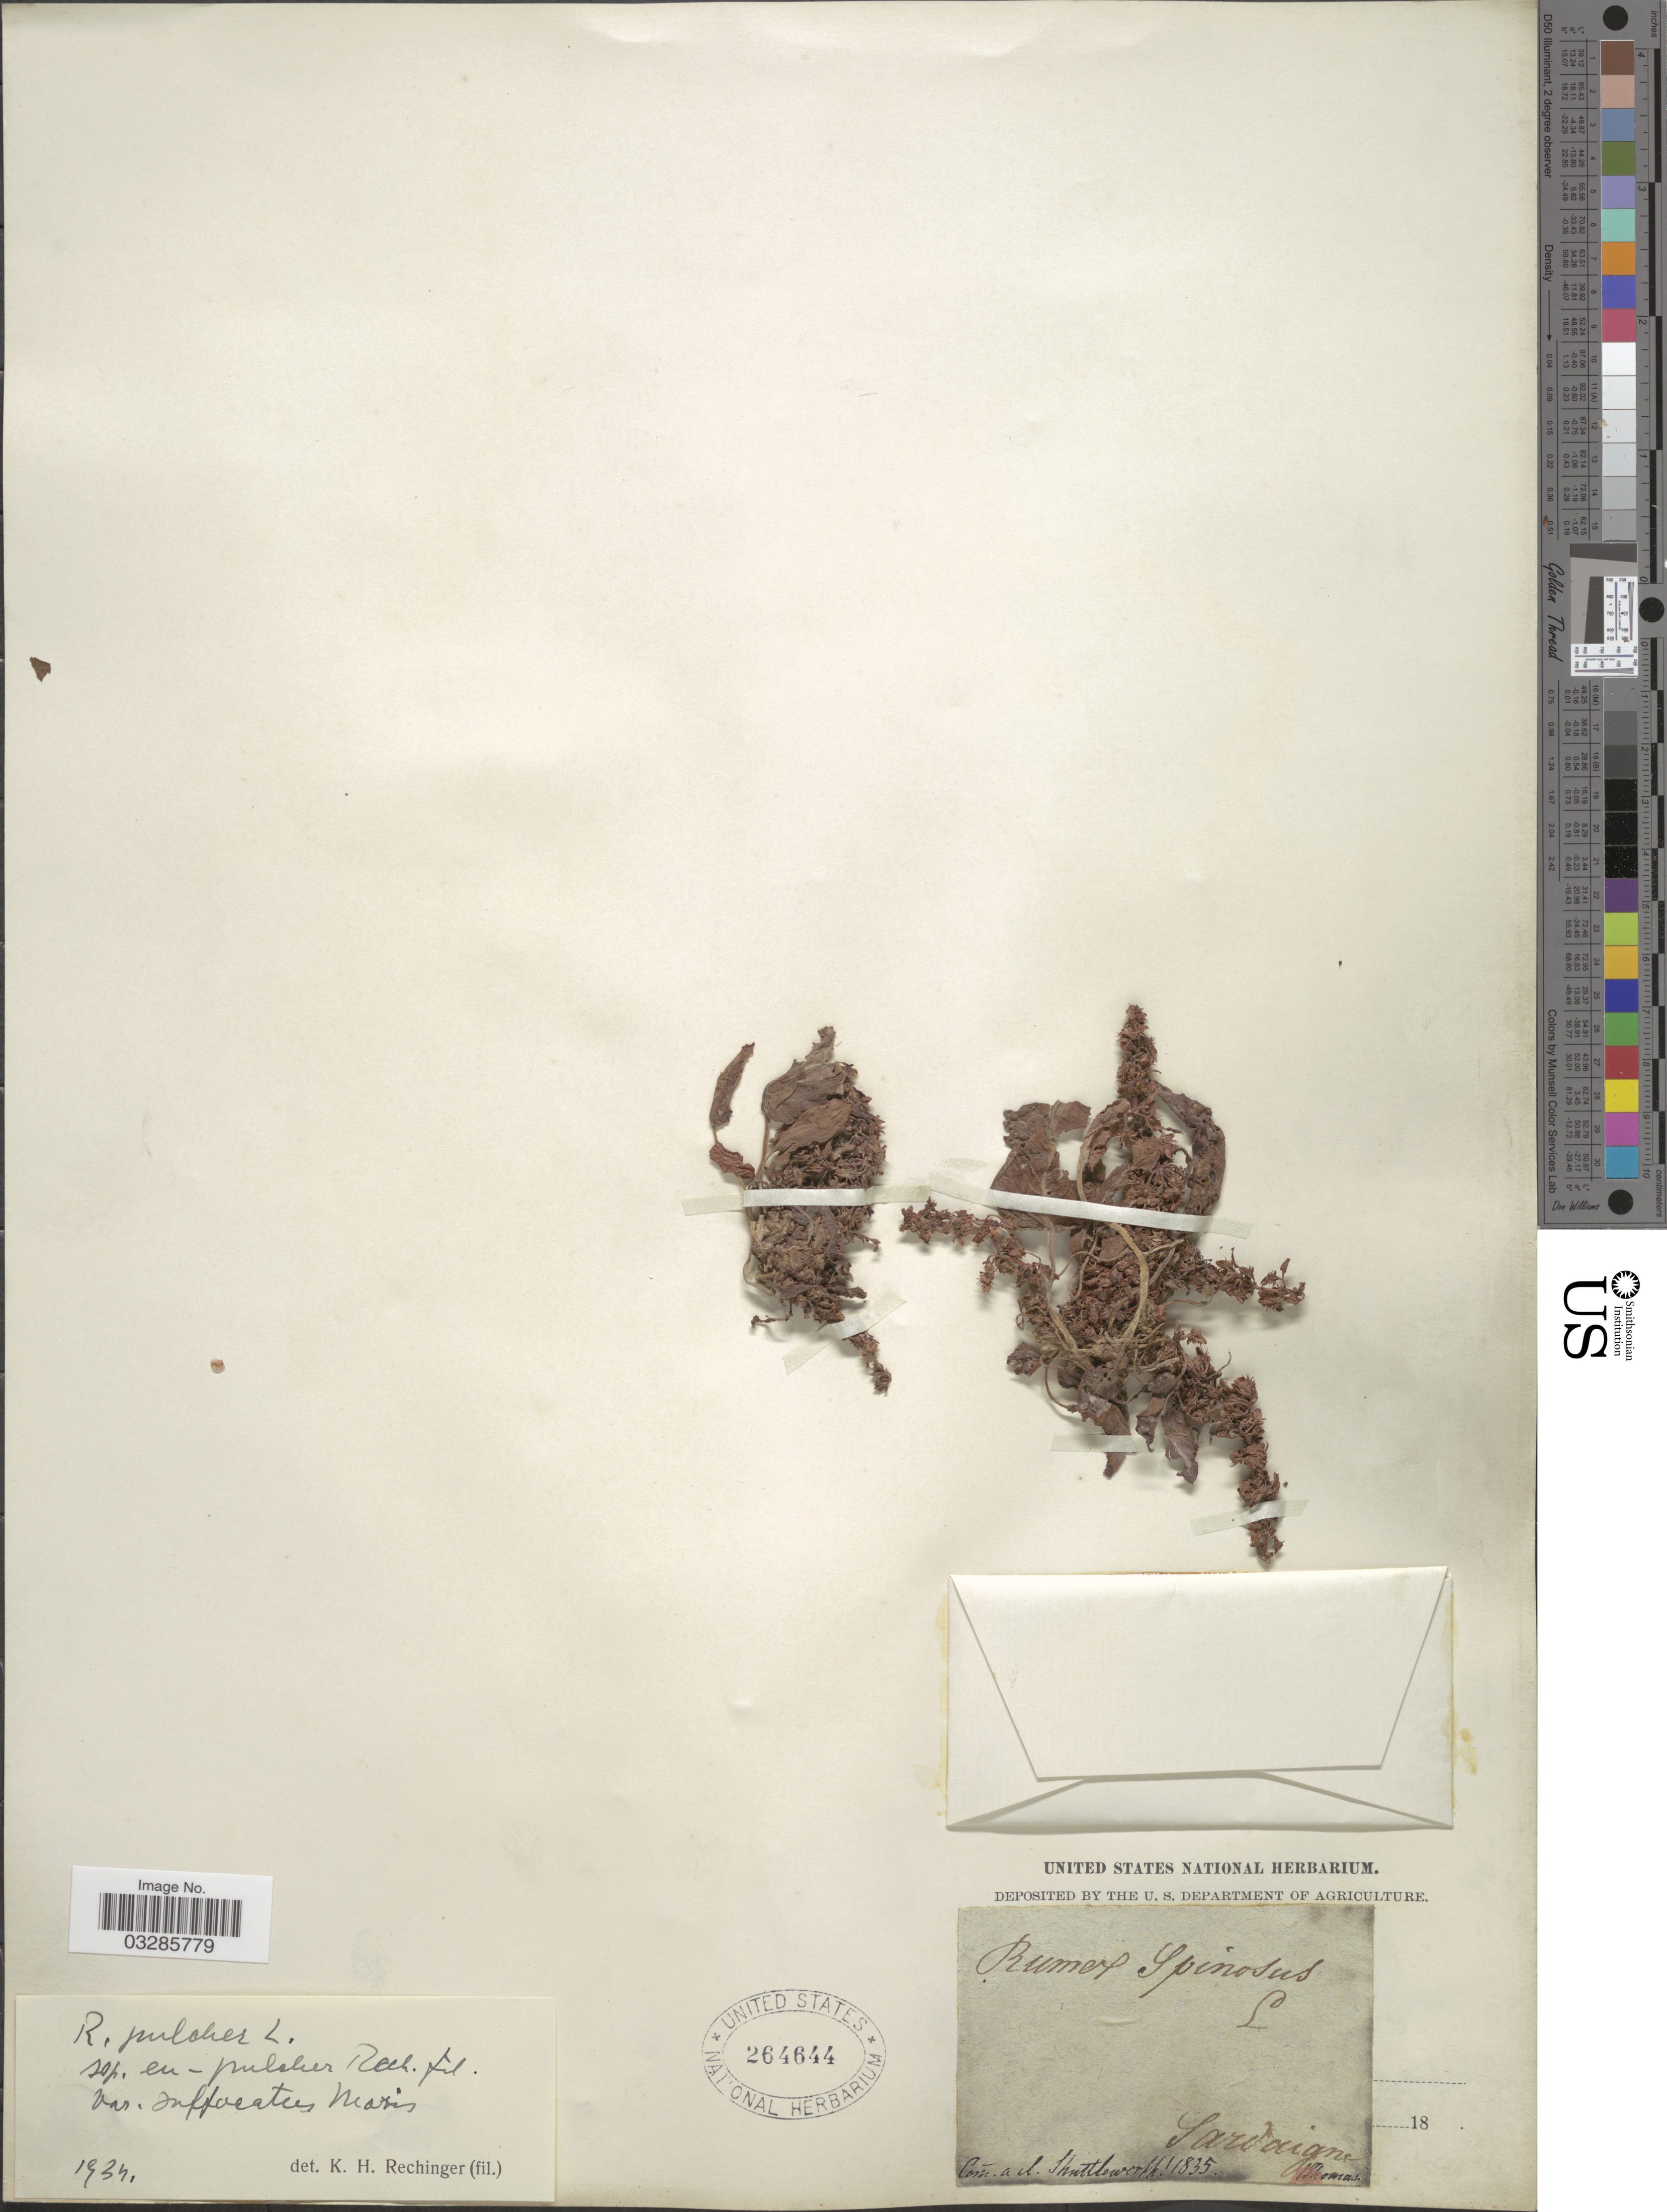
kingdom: Plantae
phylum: Tracheophyta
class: Magnoliopsida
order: Caryophyllales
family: Polygonaceae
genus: Rumex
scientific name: Rumex pulcher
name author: L.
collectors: Shuttleworth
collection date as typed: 18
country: Italy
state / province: Sardegna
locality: Sardaigne.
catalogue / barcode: US 264644